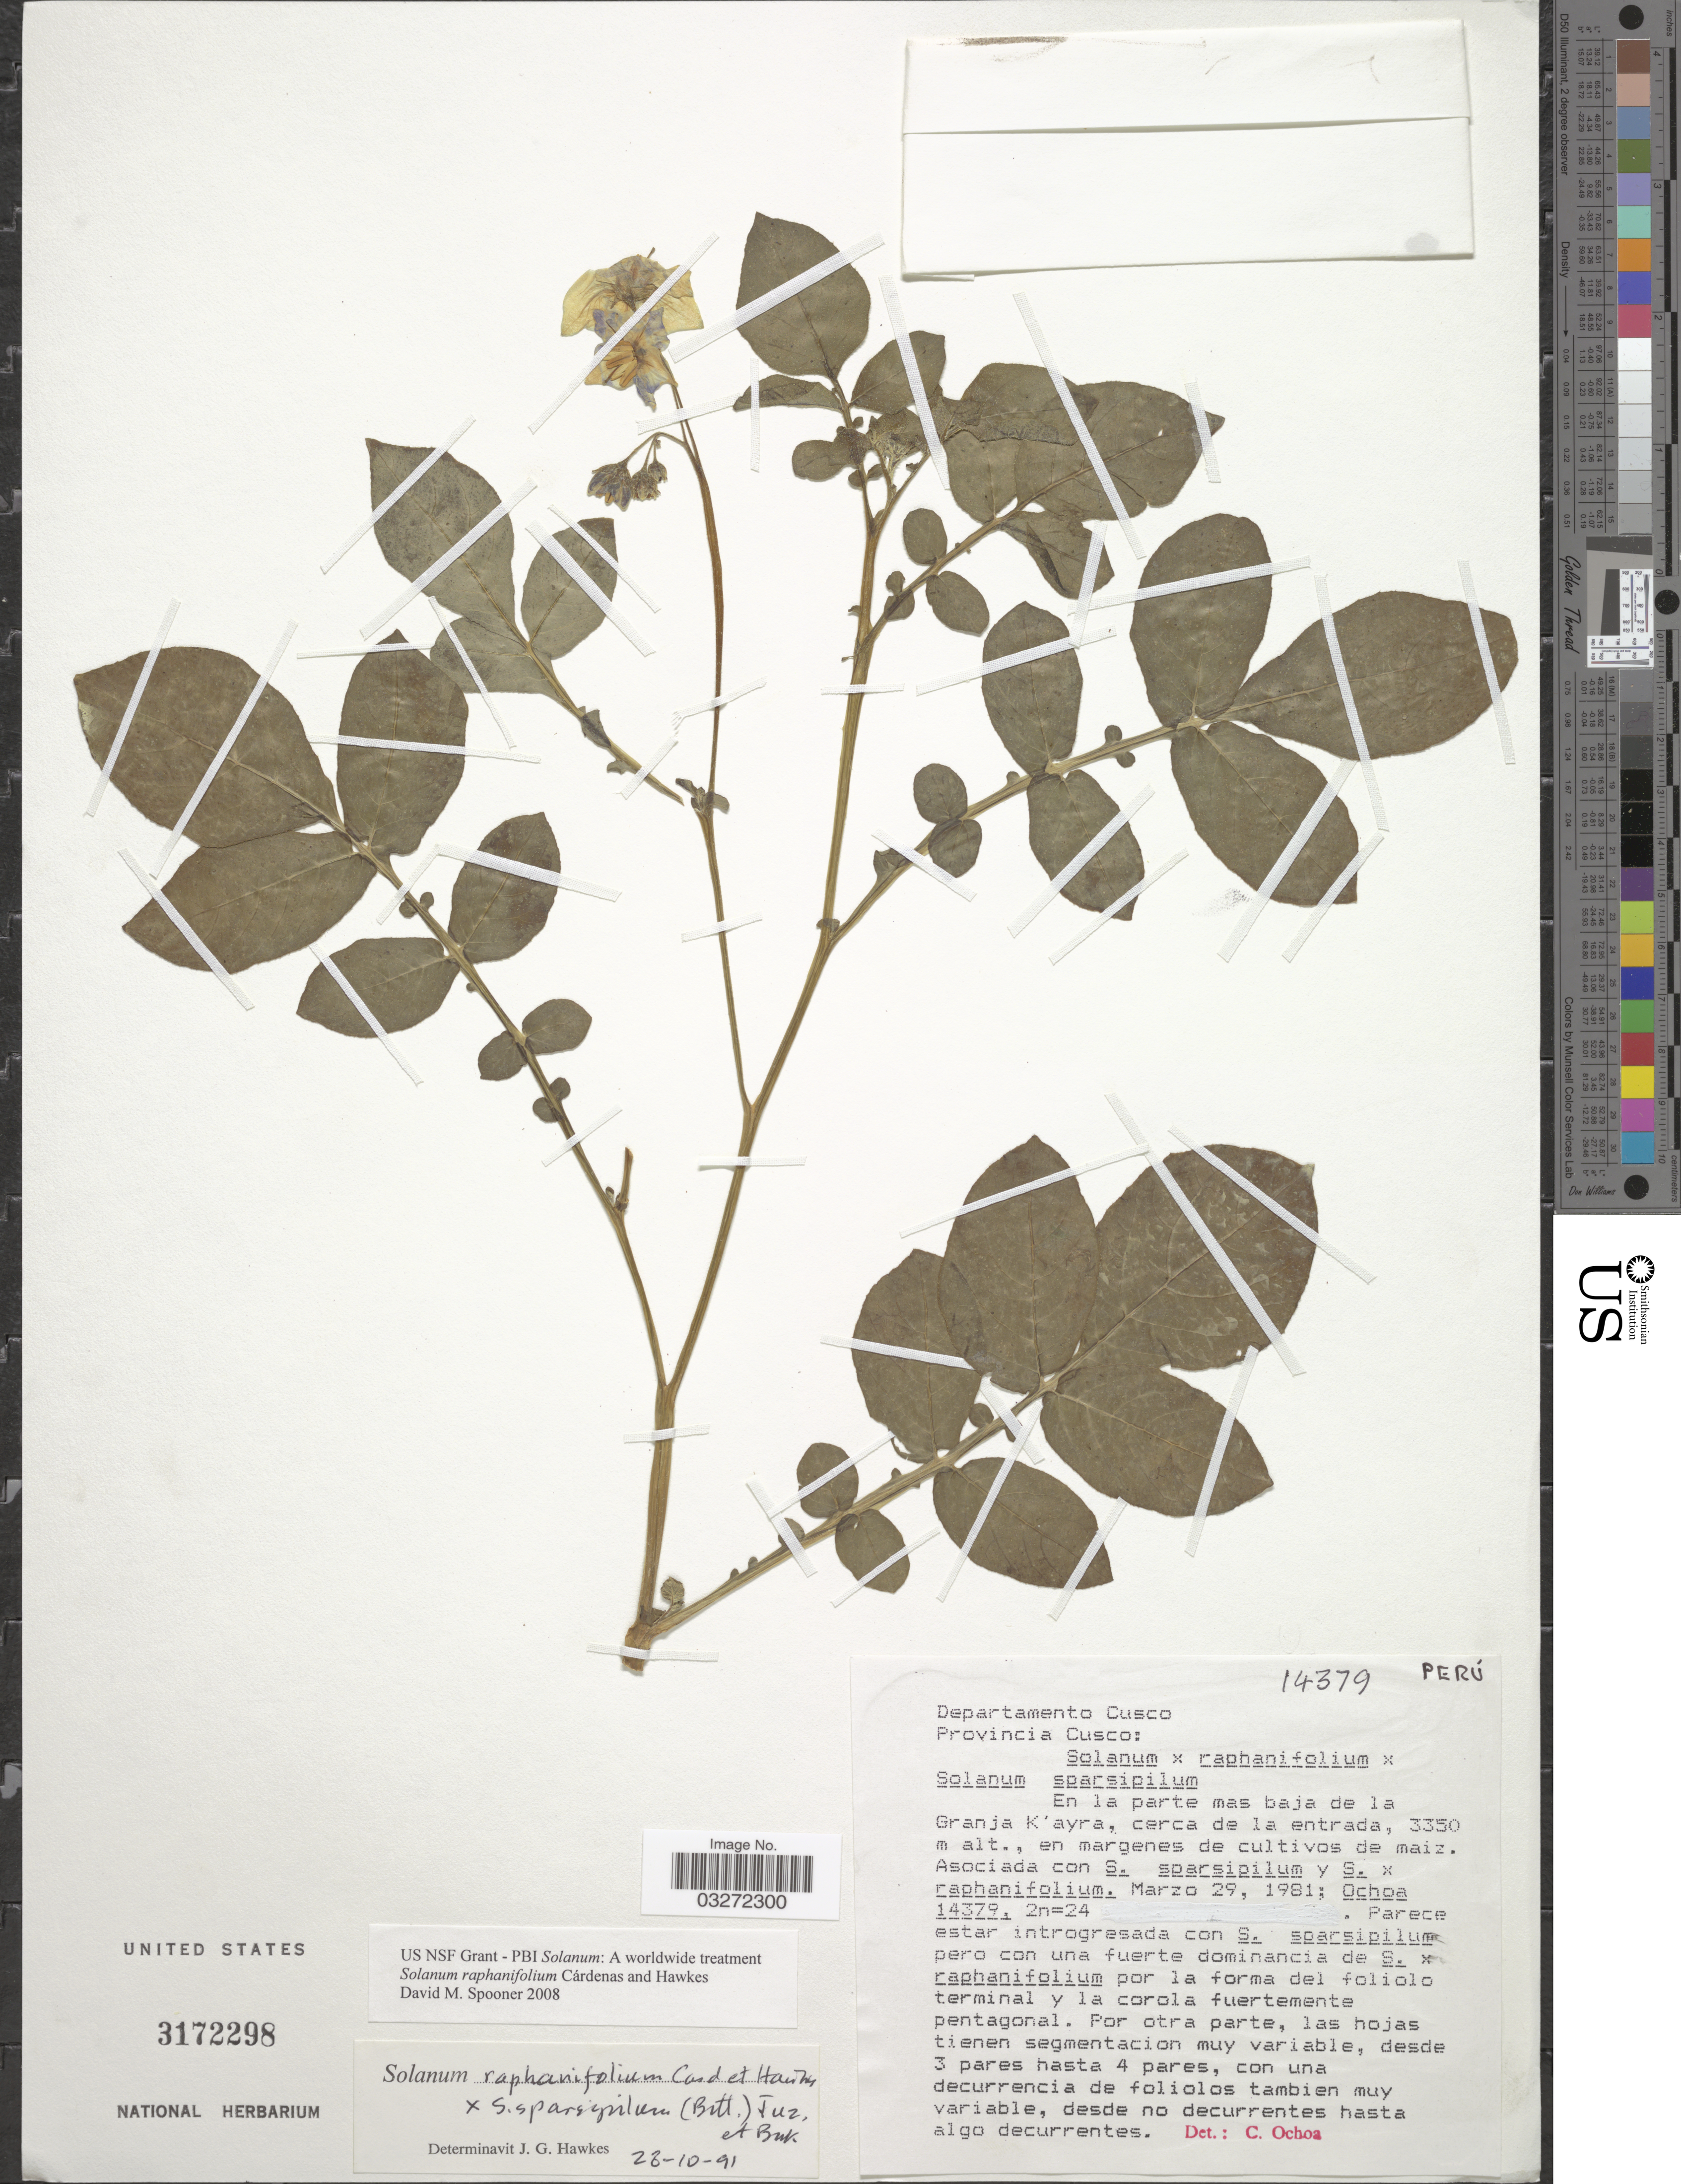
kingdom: Plantae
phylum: Tracheophyta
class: Magnoliopsida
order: Solanales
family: Solanaceae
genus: Solanum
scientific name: Solanum raphanifolium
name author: Cárdenas & Hawkes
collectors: -. Ochoa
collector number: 14379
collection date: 1981-03-29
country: Peru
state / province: Cusco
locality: Departamento Cusco, Provincia Cusco: En la parte mas baja de la Granja K'ayra, cenrca de la entrada.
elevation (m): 3350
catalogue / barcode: US 3172298